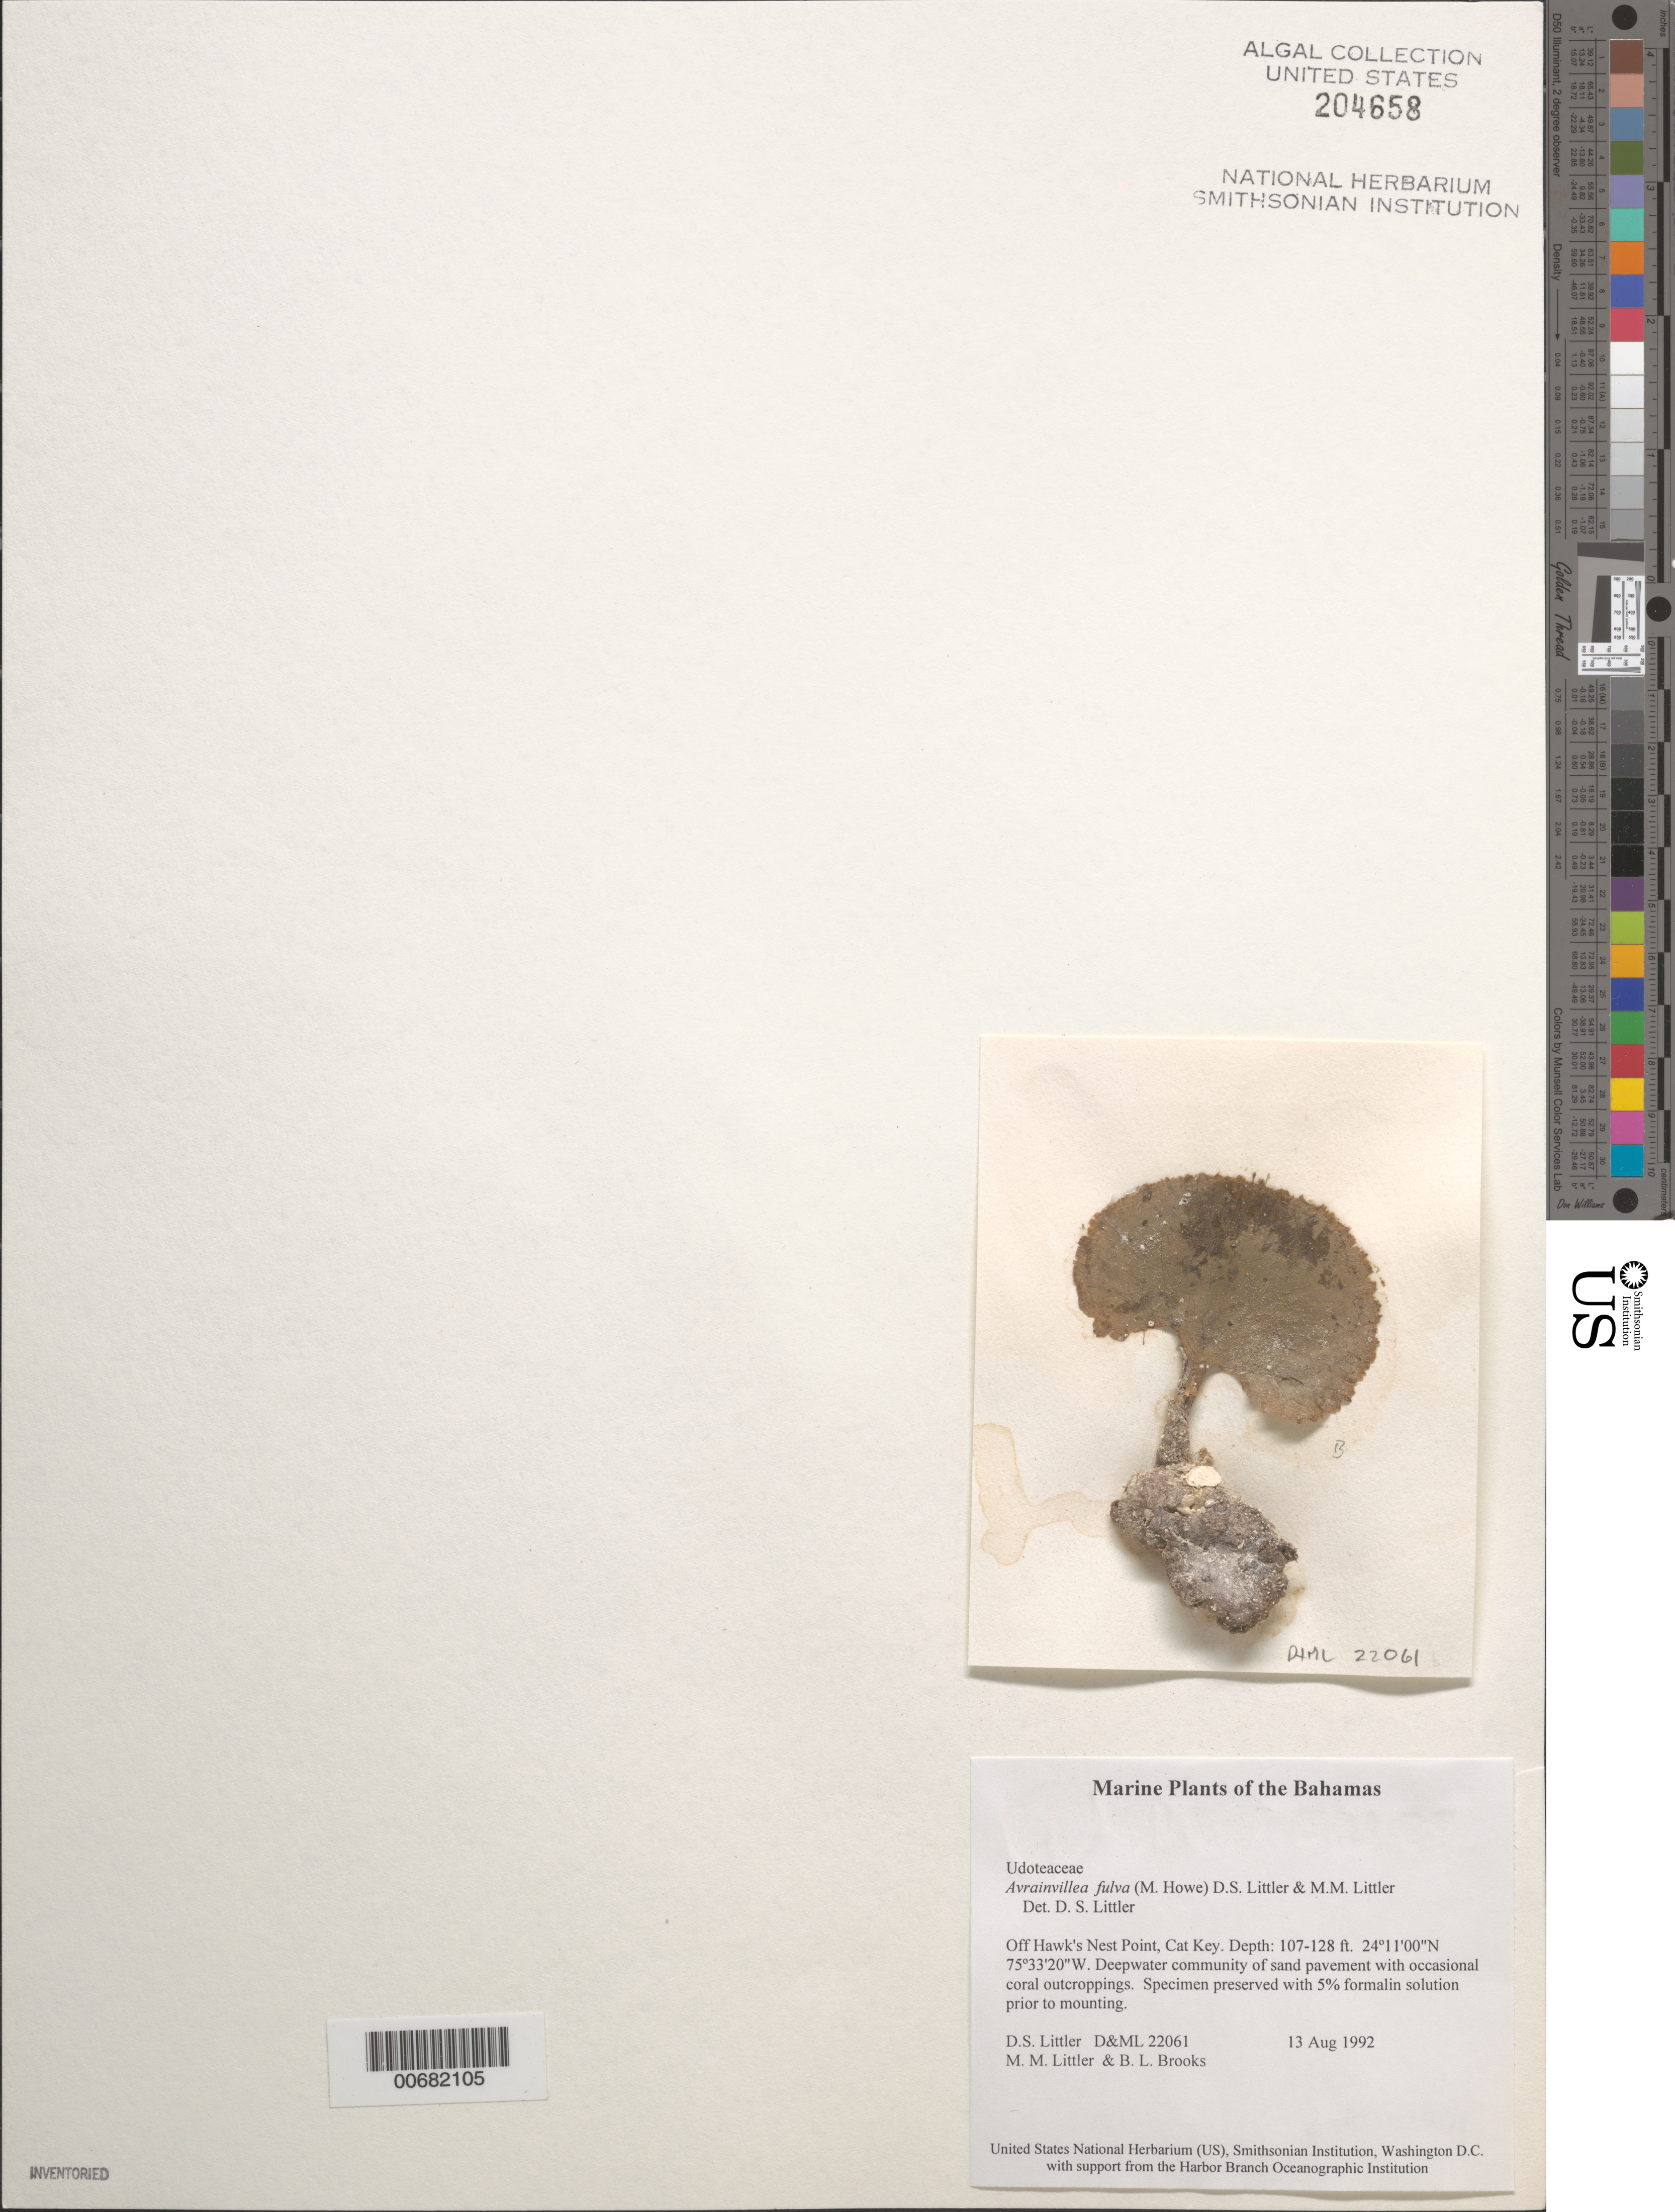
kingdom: Plantae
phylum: Chlorophyta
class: Ulvophyceae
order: Bryopsidales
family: Dichotomosiphonaceae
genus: Avrainvillea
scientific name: Avrainvillea fulva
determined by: Littler, D. S.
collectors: D. S. Littler, M. M. Littler & B. Brooks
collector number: D&ML 22061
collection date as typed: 13 Aug 1992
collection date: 1992-08-13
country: Bahamas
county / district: Cat Island District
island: Cat Island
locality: Off Hawk's Nest Point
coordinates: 24 11' 00" N, 75 33' 20" W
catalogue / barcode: US 204658